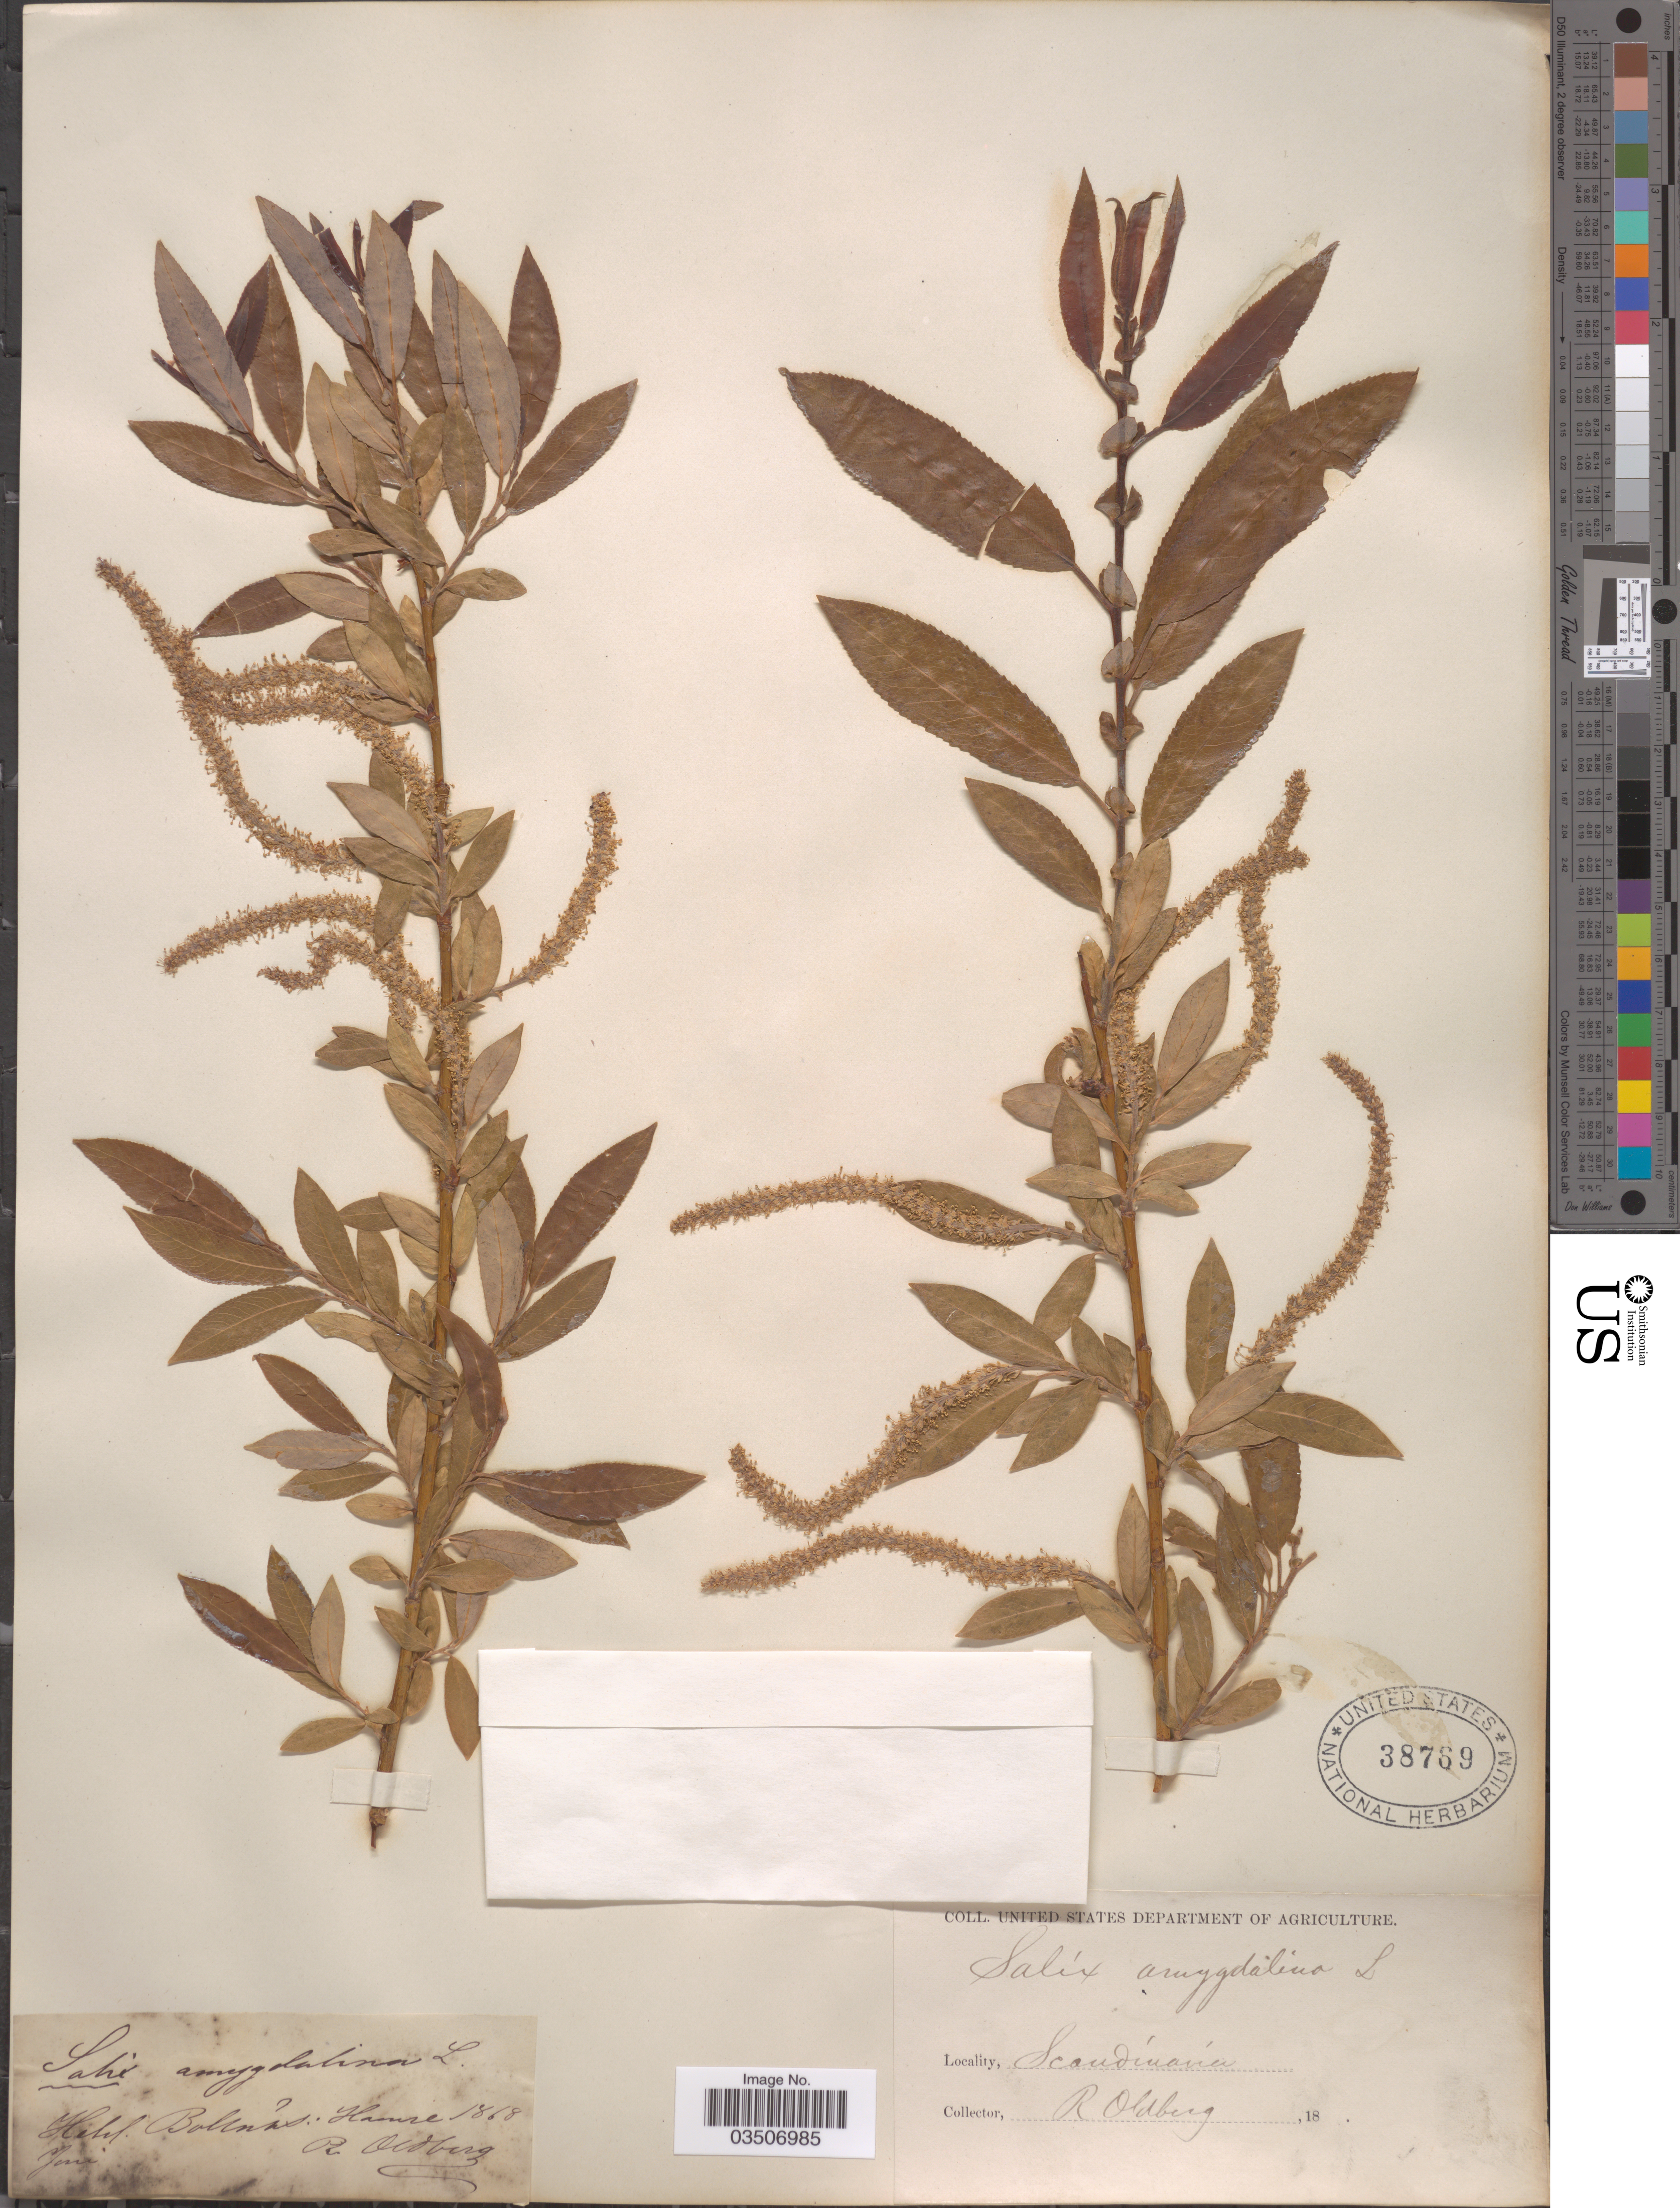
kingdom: Plantae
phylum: Tracheophyta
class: Magnoliopsida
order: Malpighiales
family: Salicaceae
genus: Salix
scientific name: Salix amygdalina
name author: L.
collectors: R. Oldberg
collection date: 1868-06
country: Sweden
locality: Helsl. Bollnäs, Hamra. Scandinavia.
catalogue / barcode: US 38769